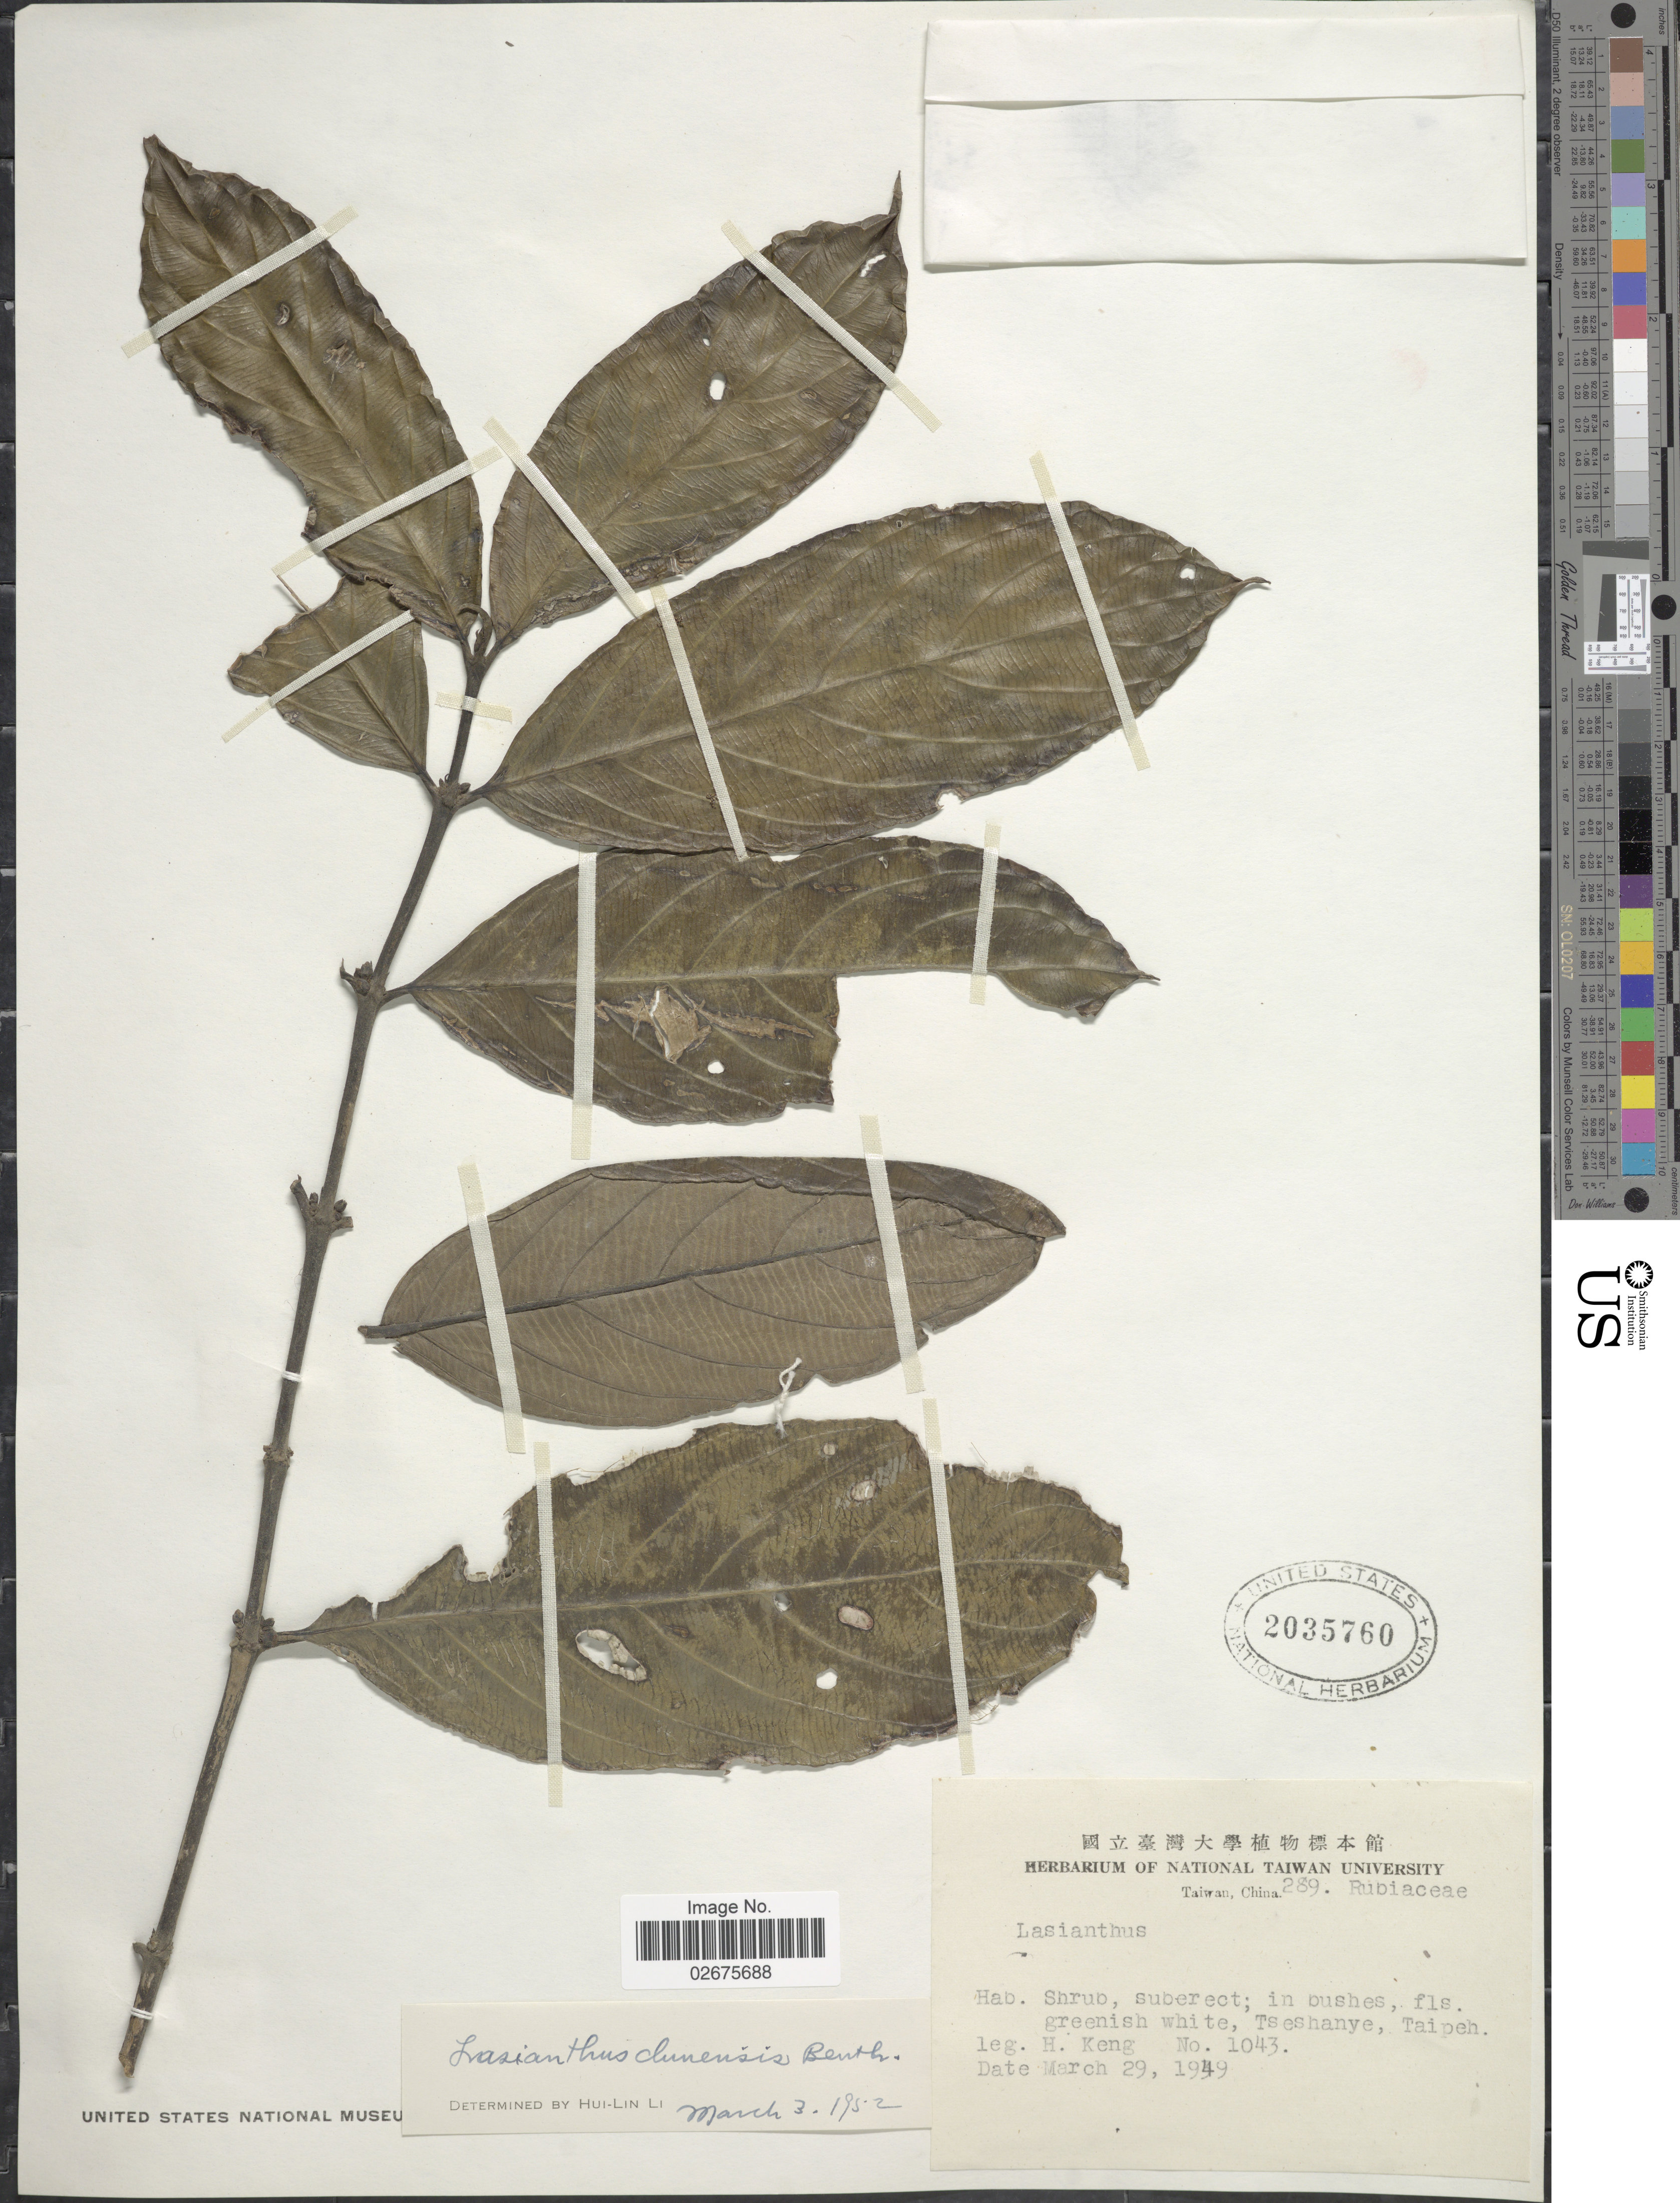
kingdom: Plantae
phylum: Tracheophyta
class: Magnoliopsida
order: Gentianales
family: Rubiaceae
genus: Lasianthus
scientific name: Lasianthus chinensis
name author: (Champ. ex Benth.) Benth.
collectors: H. Keng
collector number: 1043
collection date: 1949-03-29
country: Taiwan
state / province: Taipei City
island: Taiwan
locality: Tseshanye, Taipeh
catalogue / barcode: US 2035760